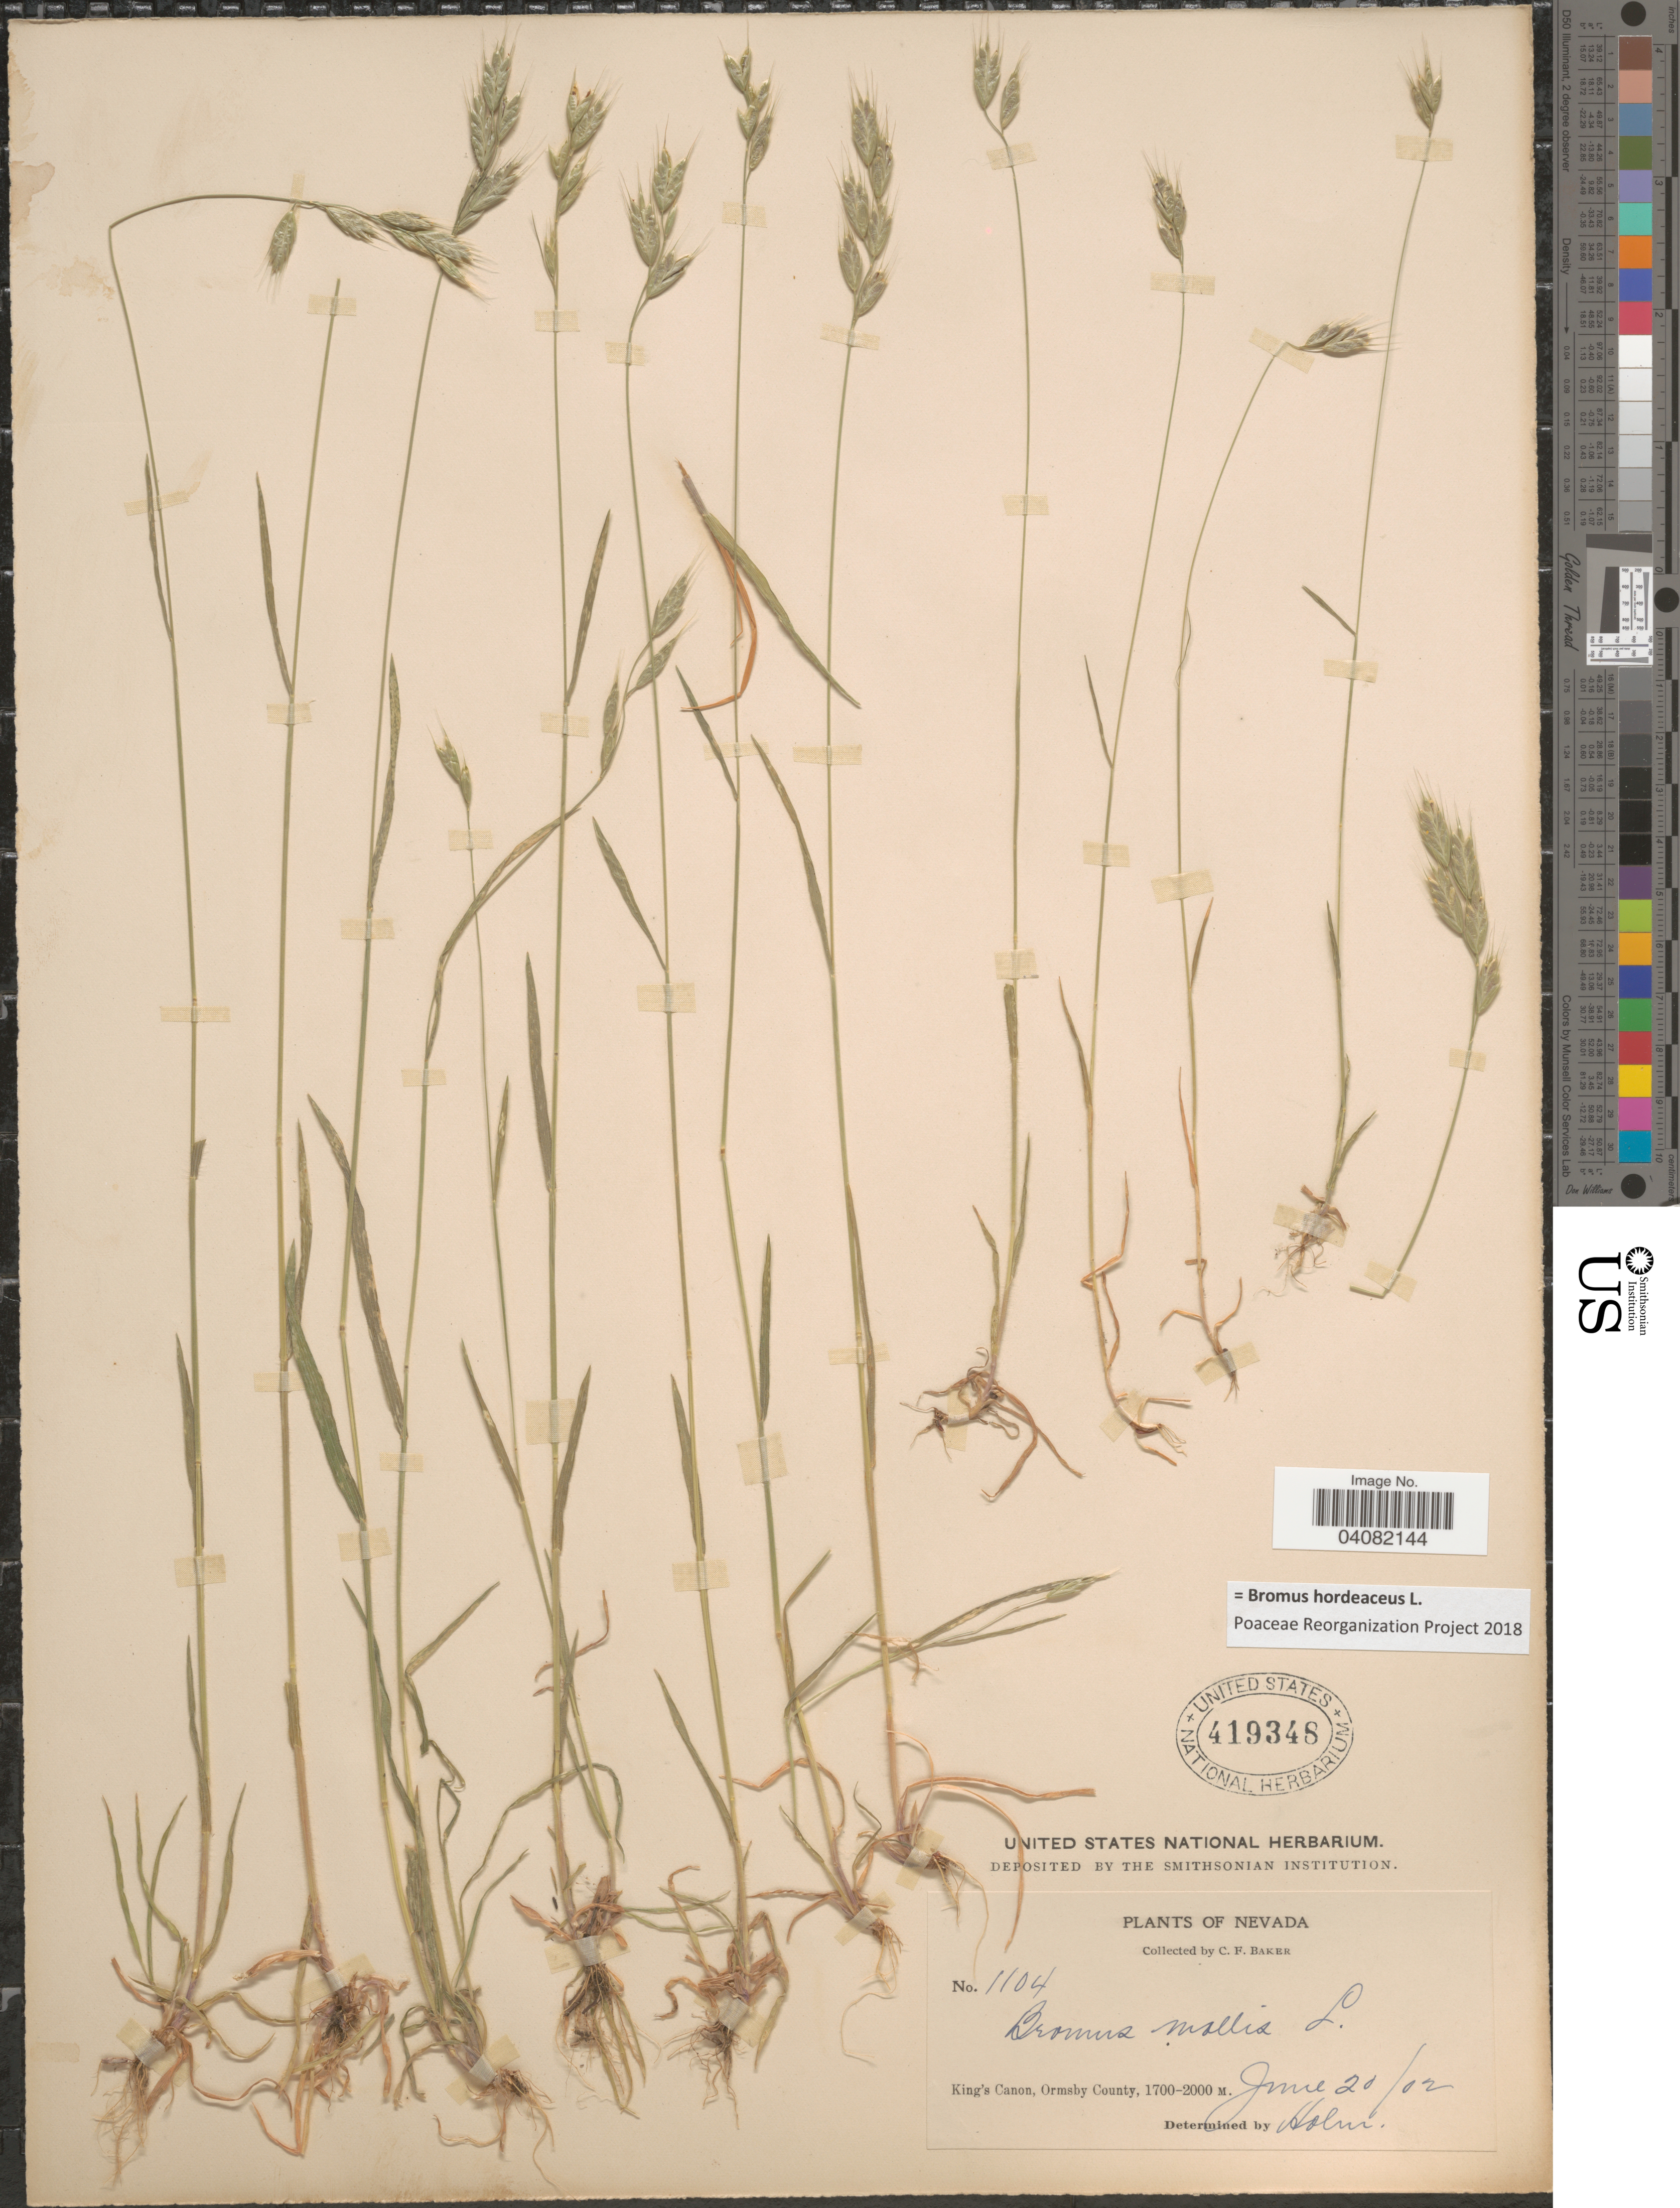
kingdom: Plantae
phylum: Tracheophyta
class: Liliopsida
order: Poales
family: Poaceae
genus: Bromus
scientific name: Bromus hordeaceus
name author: L.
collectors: C. F. Baker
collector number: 1104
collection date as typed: Transcribed d/m/y: 20/6/2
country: United States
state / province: Nevada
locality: King's Canon, Ormsby County.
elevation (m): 1700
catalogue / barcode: US 419348